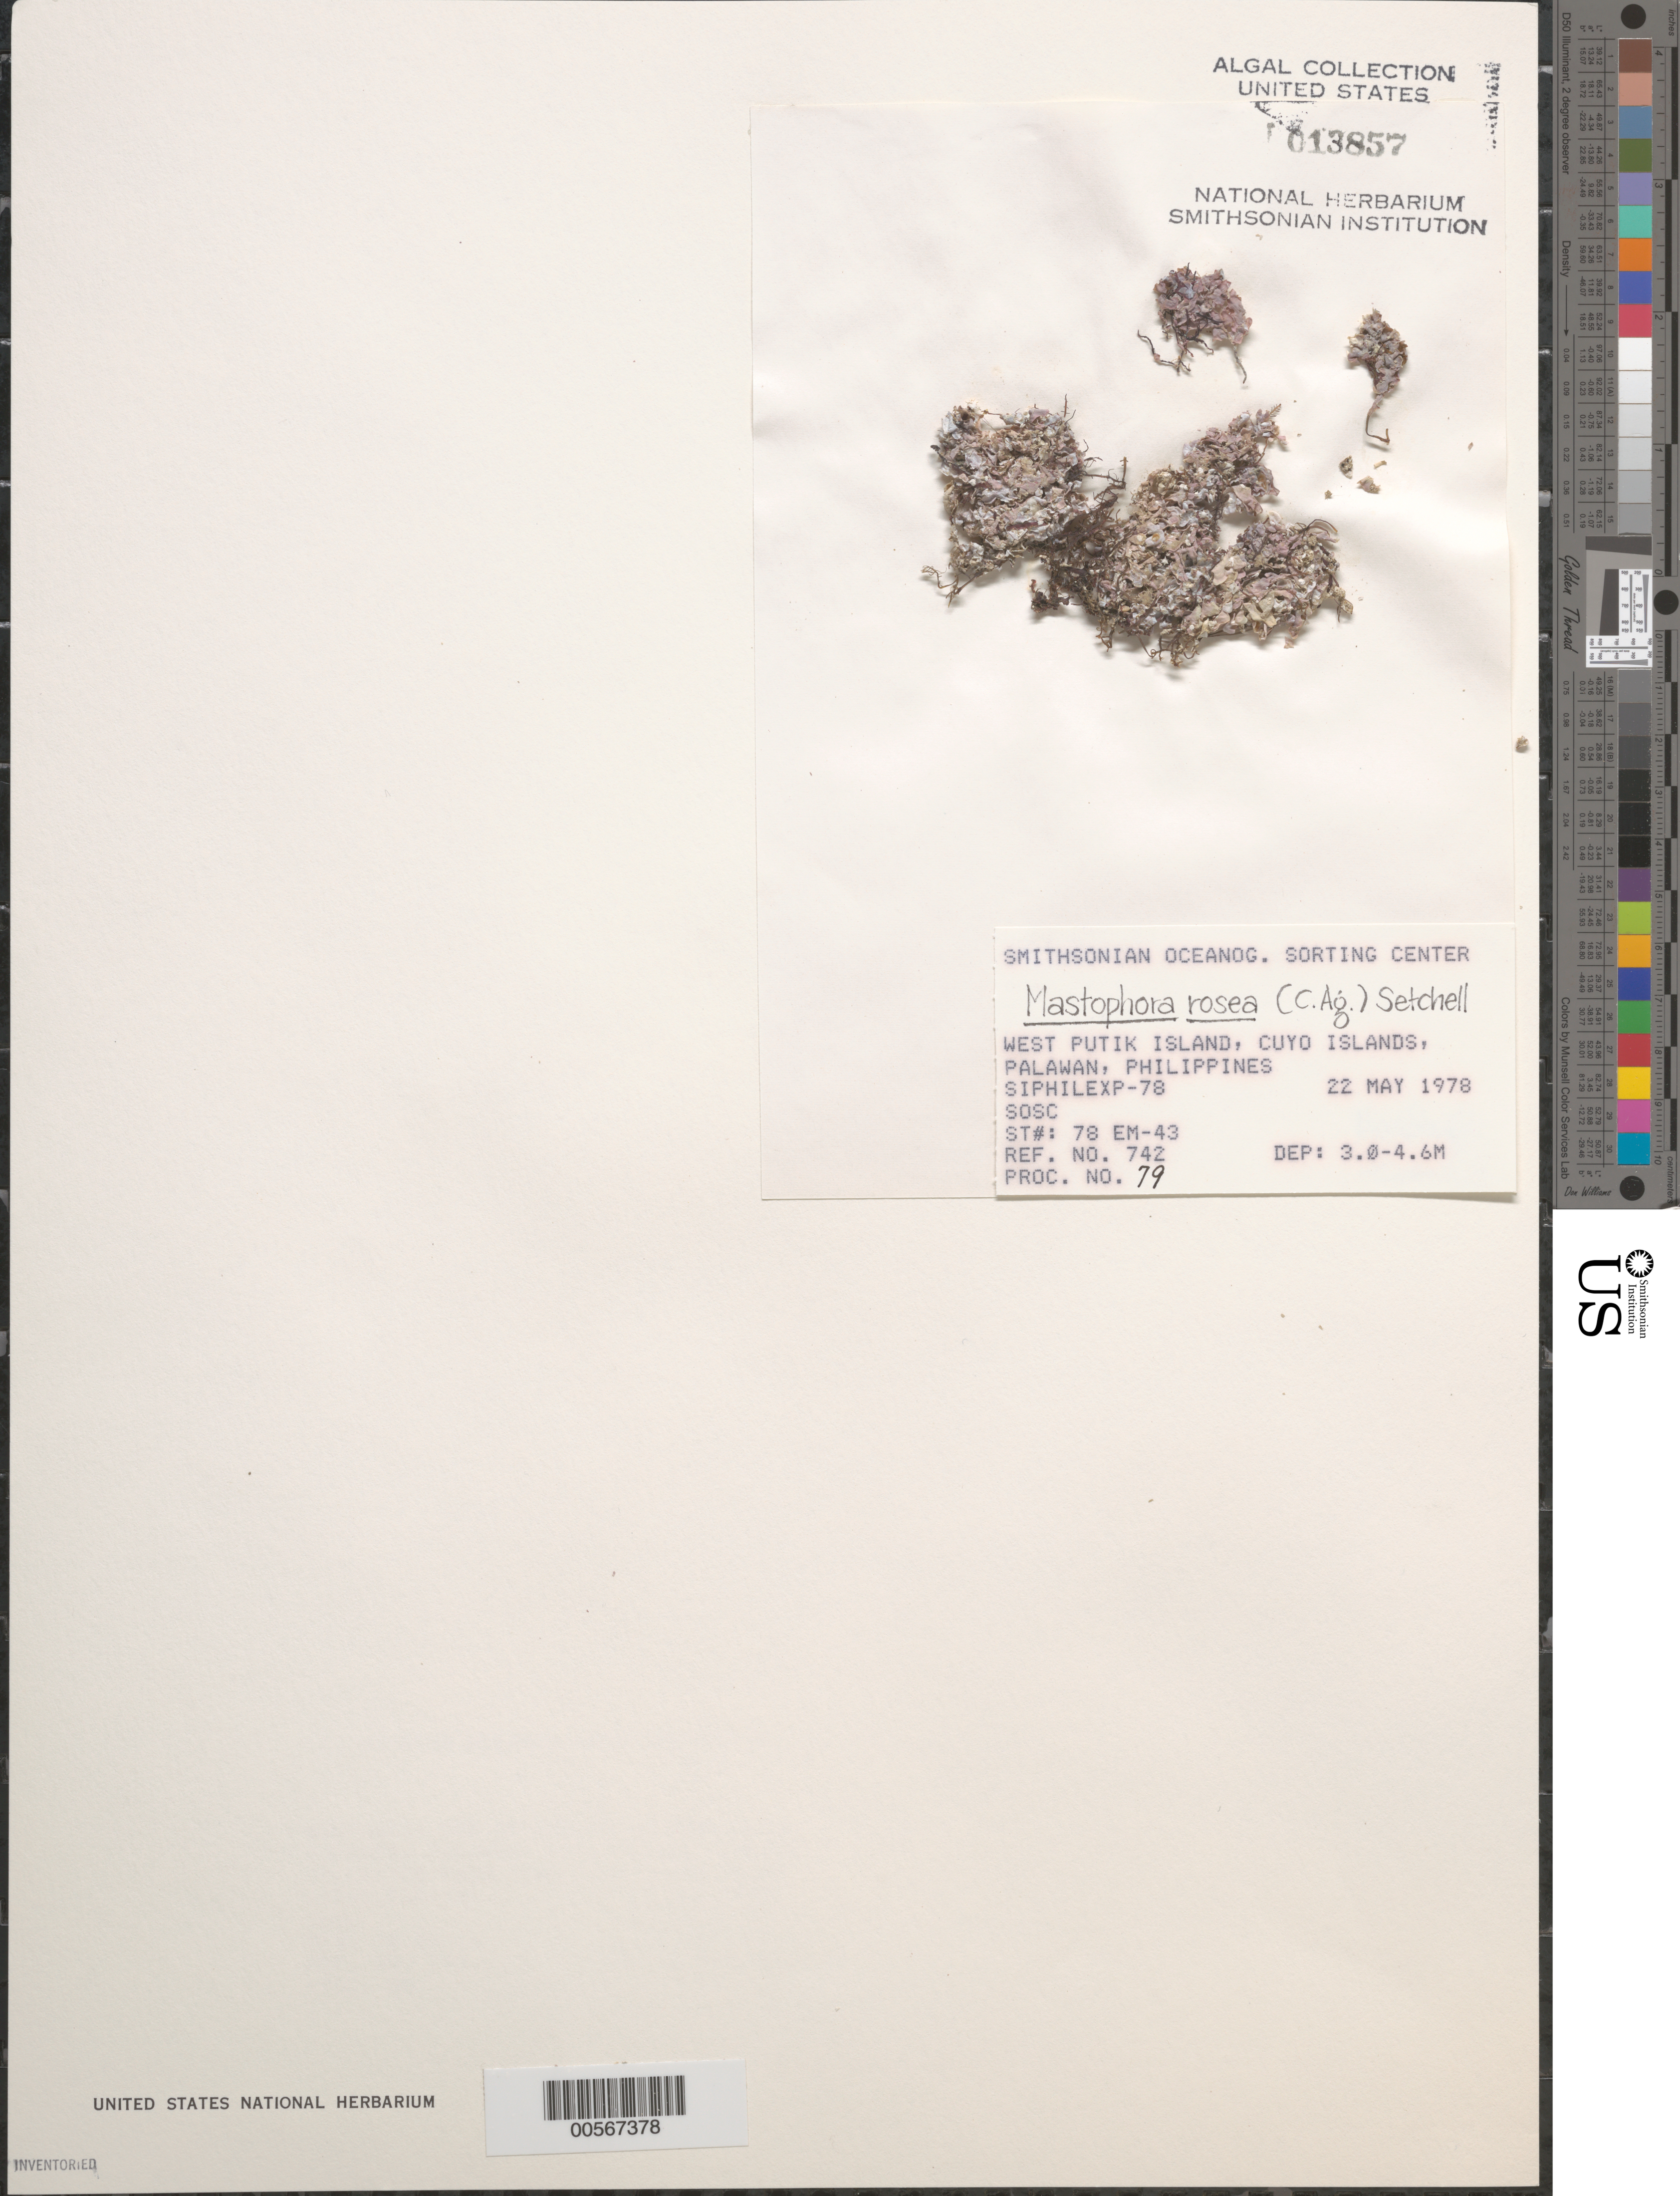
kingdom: Plantae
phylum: Rhodophyta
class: Florideophyceae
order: Corallinales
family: Mastophoraceae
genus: Mastophora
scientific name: Mastophora rosea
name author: (C. Agardh) Setch.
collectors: SOSC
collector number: Station 78 Em-43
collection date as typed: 22 May 1978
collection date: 1978-05-22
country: Philippines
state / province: Mimaropa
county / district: Palawan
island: West Putik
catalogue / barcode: US 13857